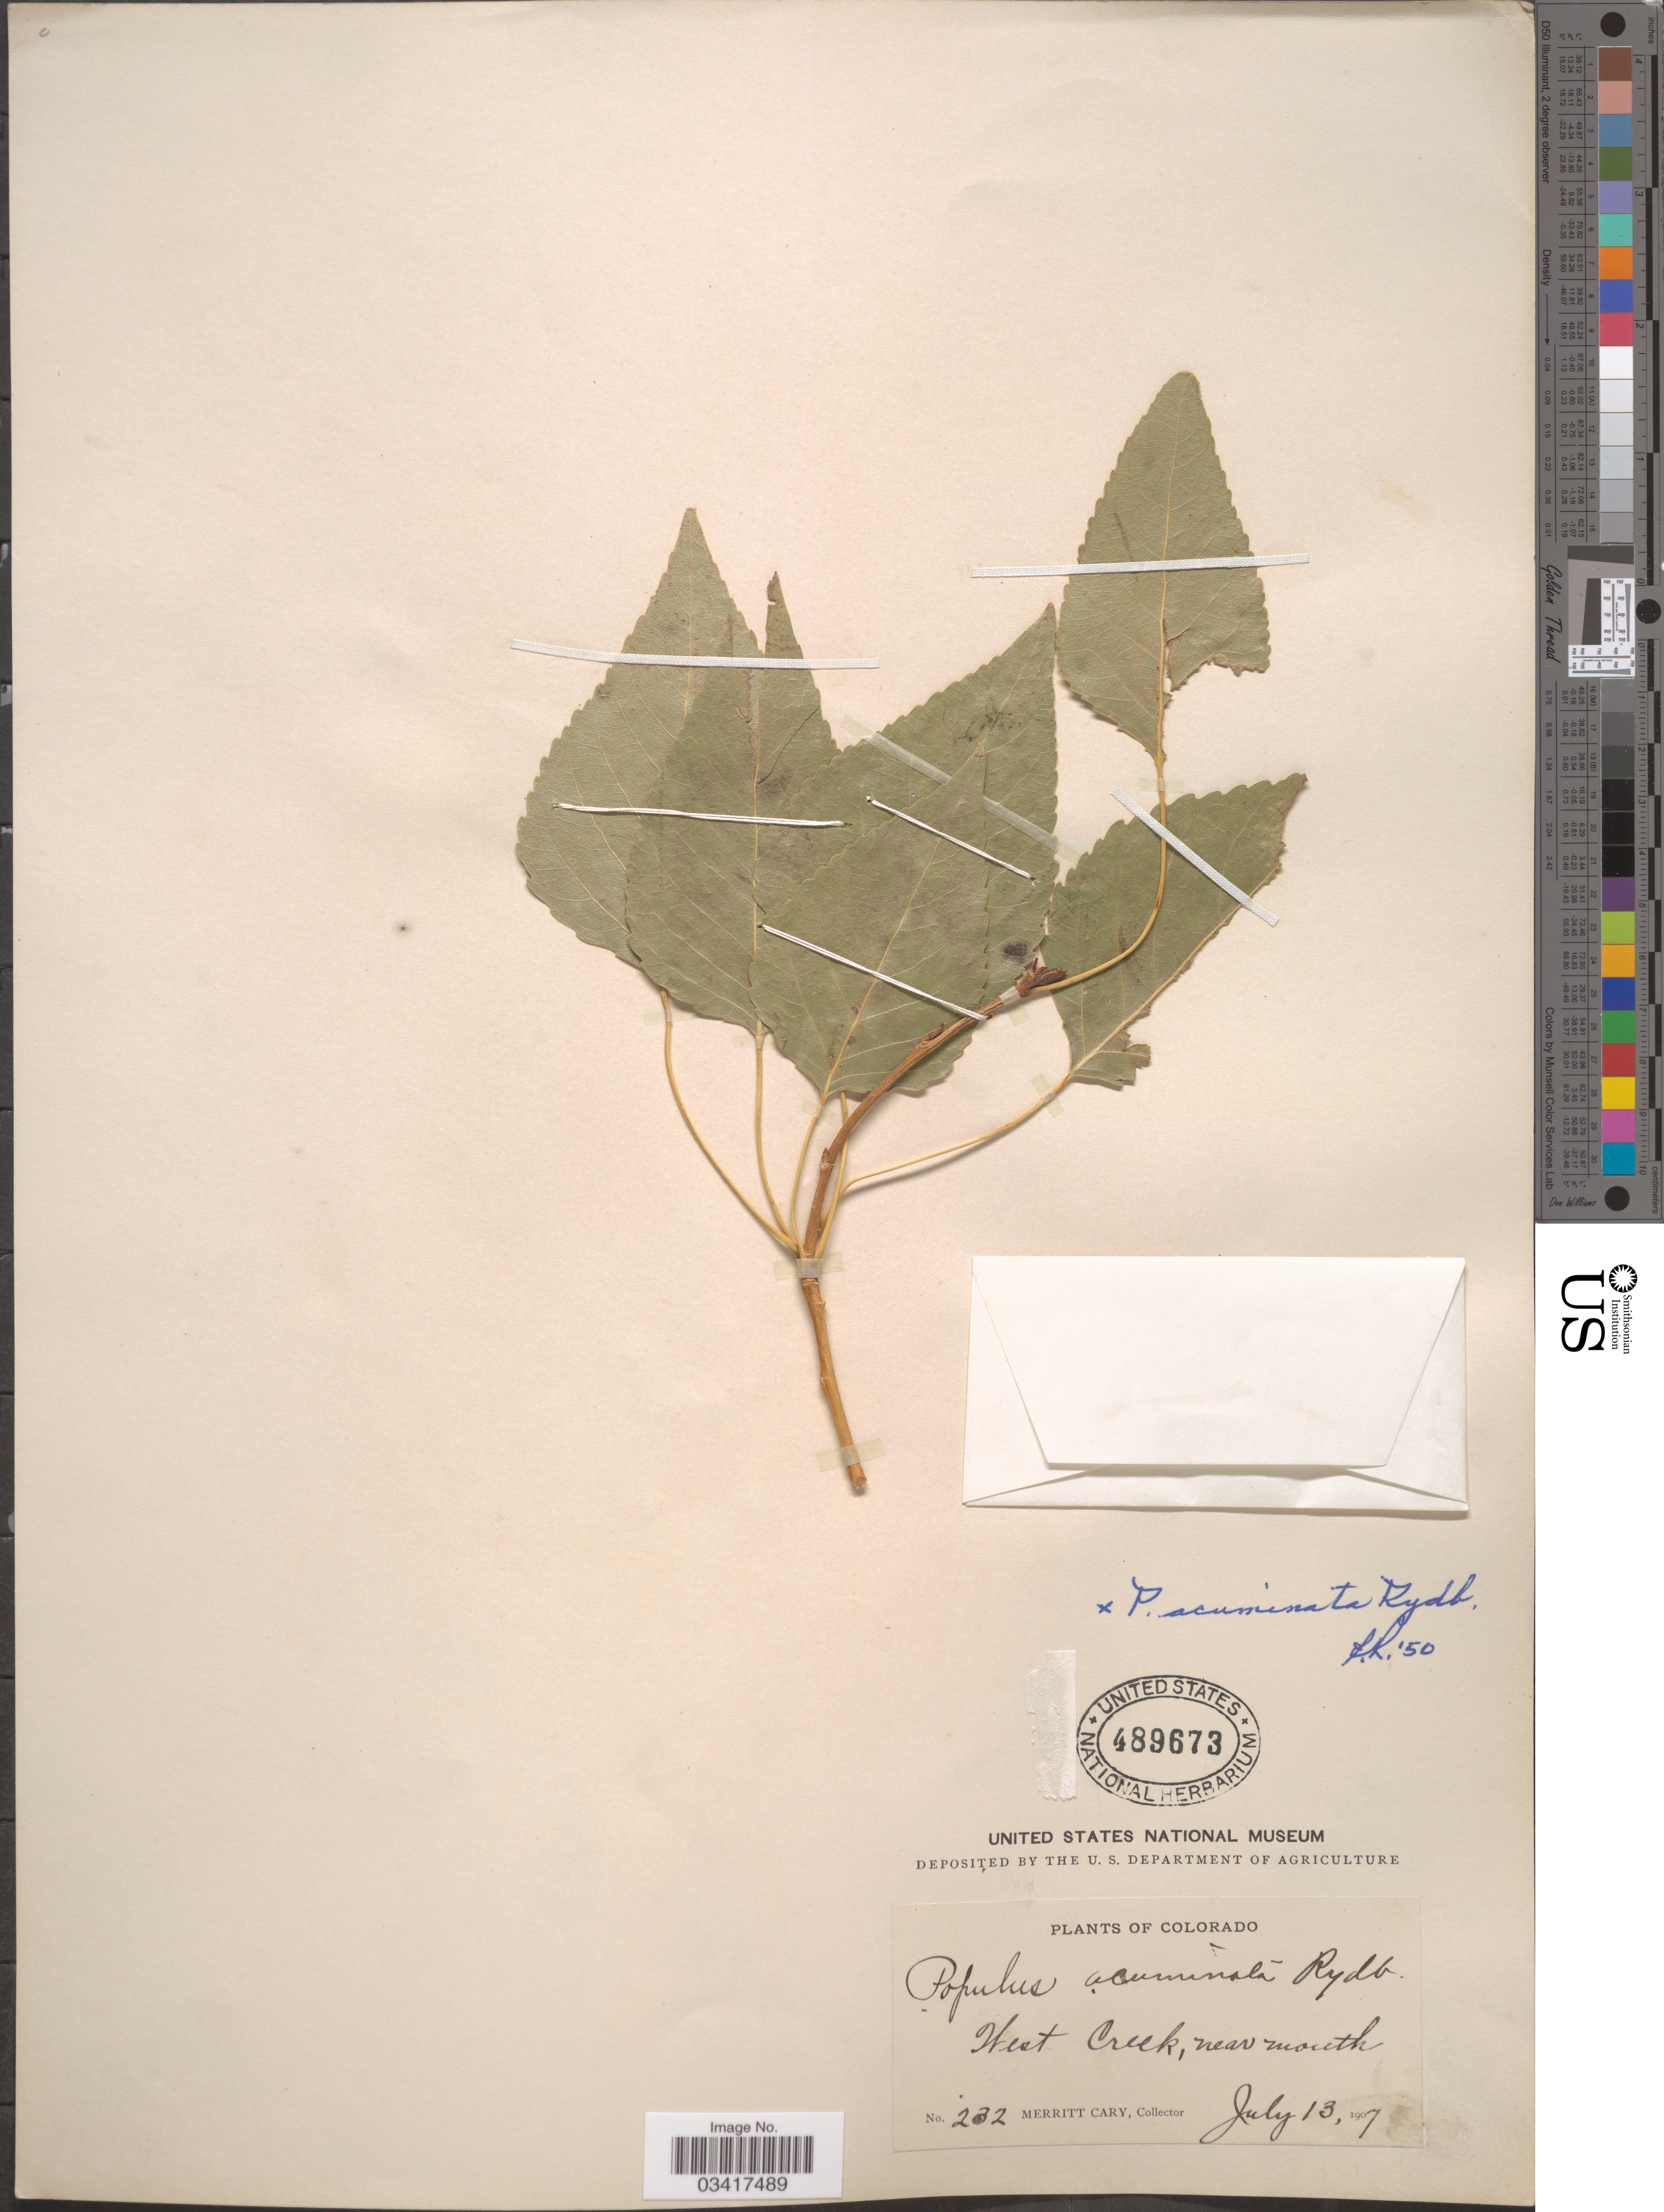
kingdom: Plantae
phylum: Tracheophyta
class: Magnoliopsida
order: Malpighiales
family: Salicaceae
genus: Populus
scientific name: Populus acuminata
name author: Rydb.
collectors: M. Cary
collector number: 232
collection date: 1907-07-13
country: United States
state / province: Colorado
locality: West Creek, near mouth.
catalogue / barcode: US 489673